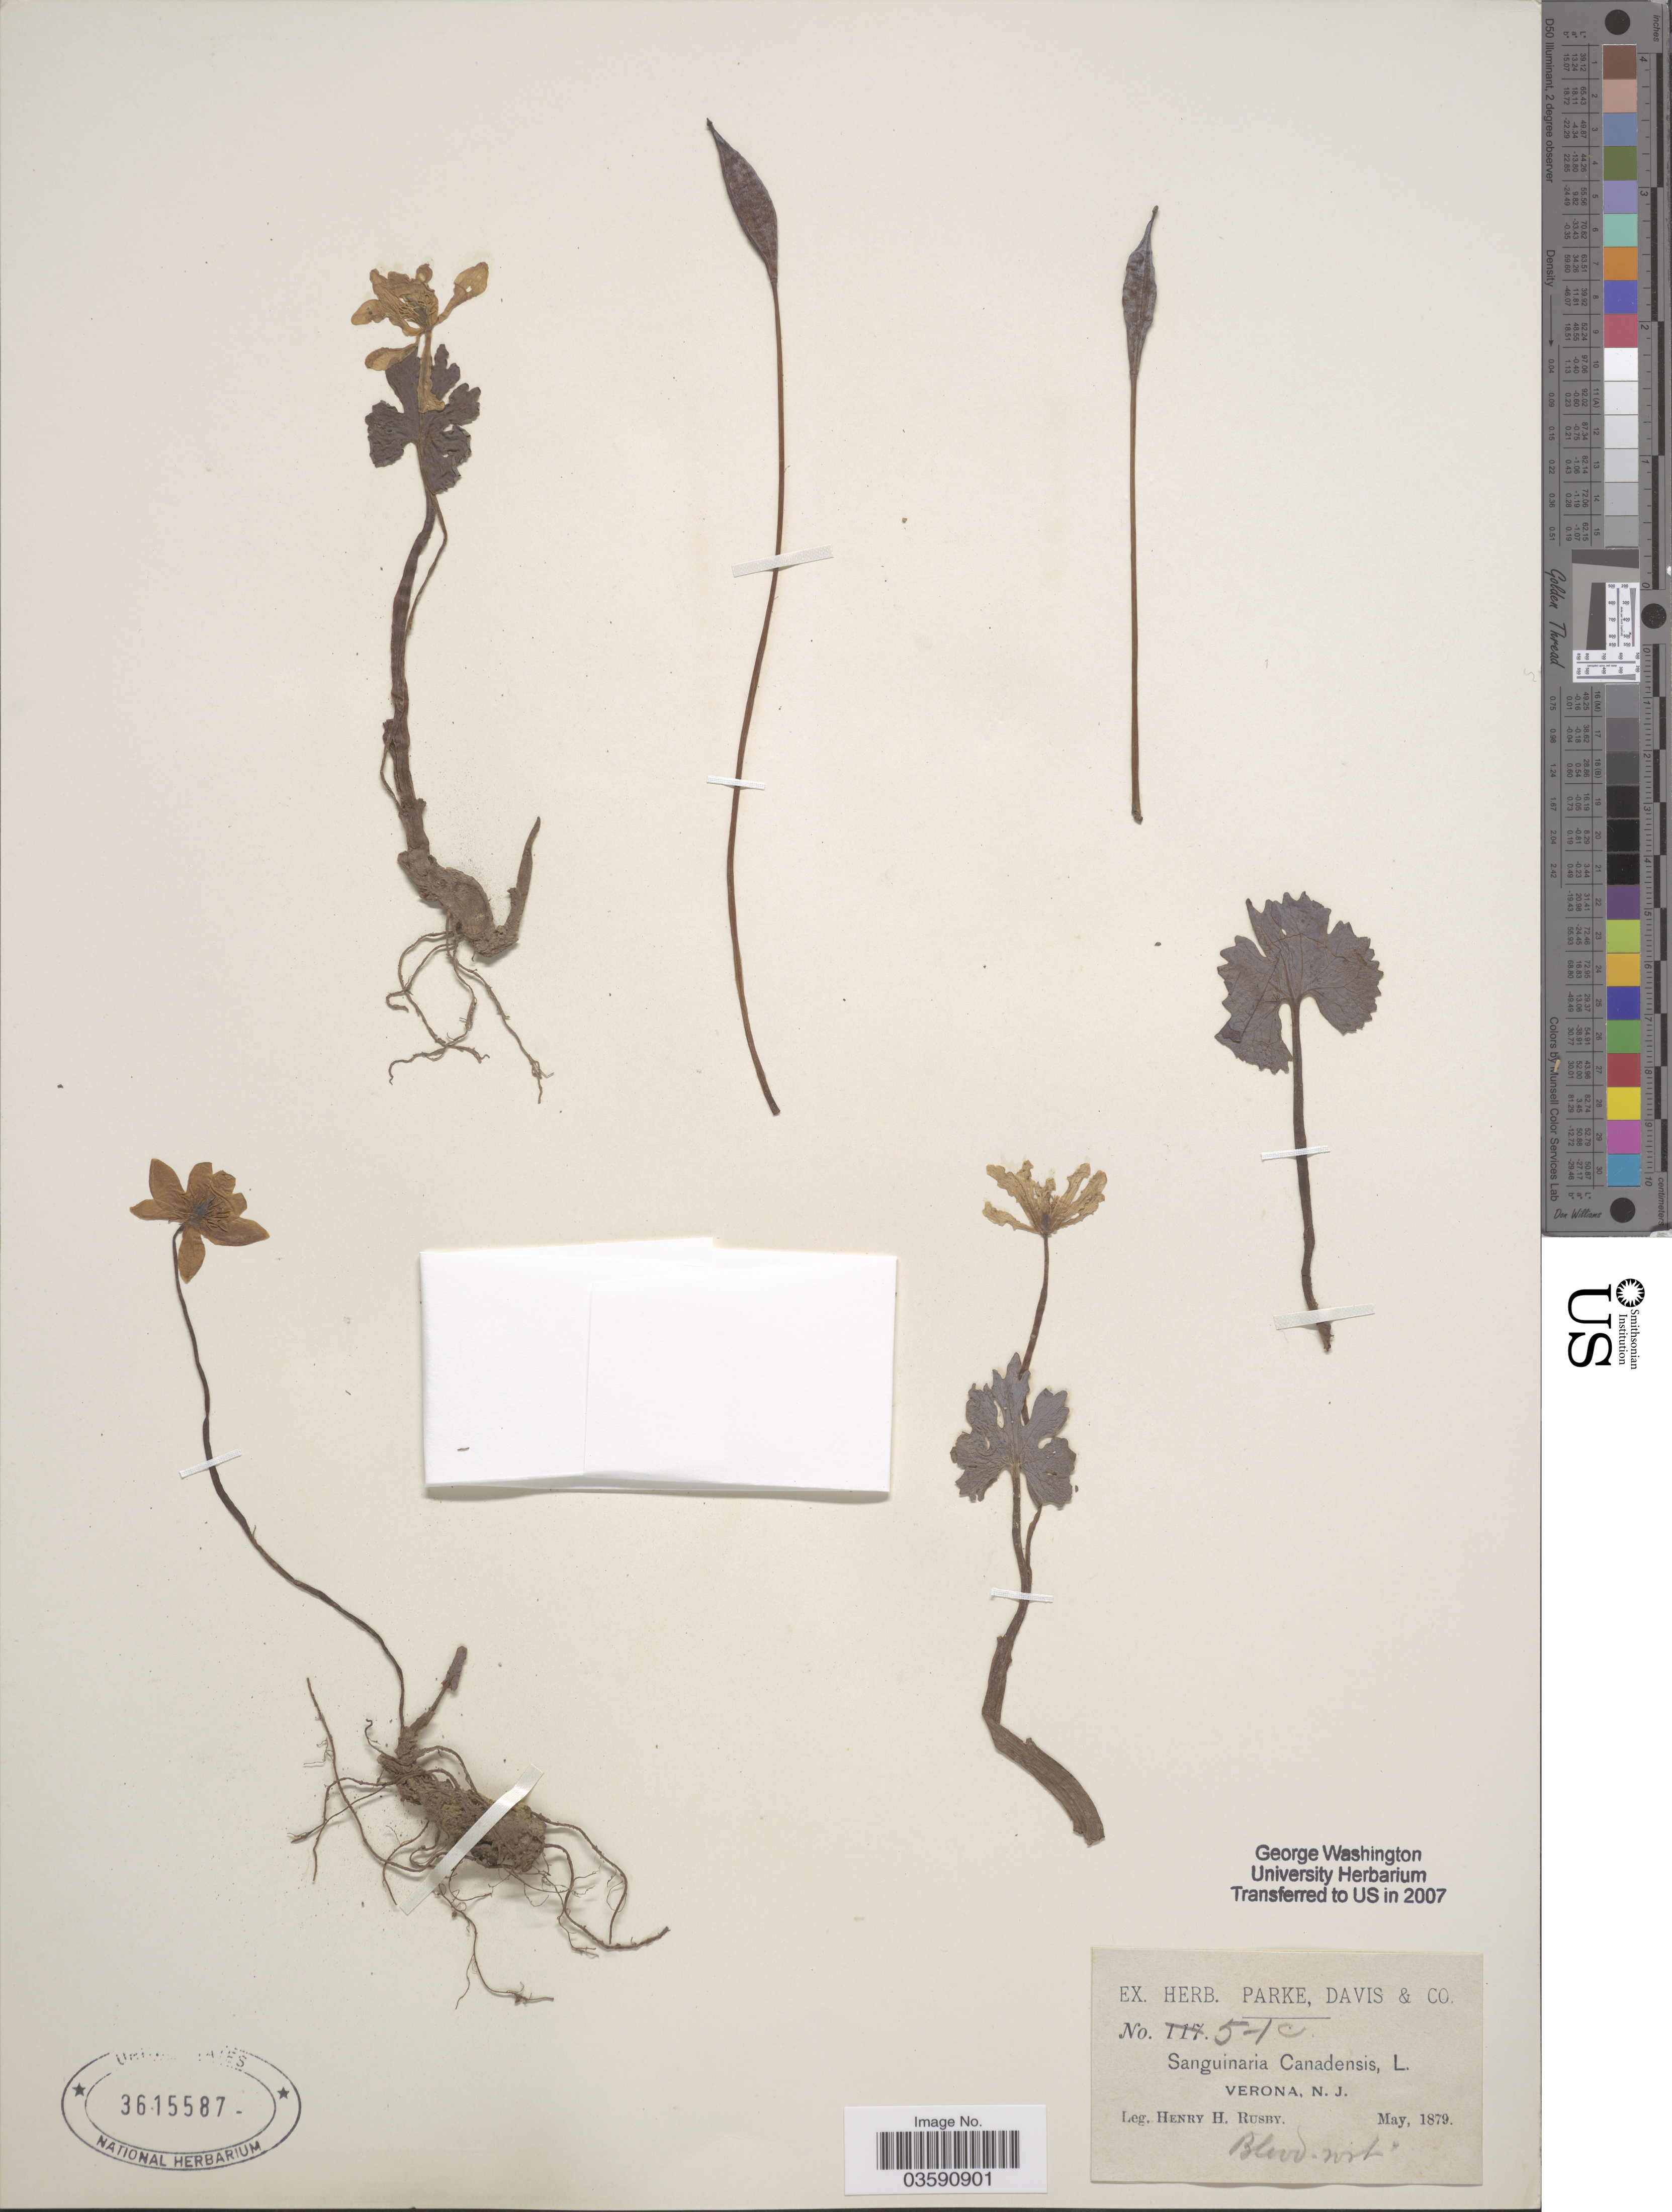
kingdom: Plantae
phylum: Tracheophyta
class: Magnoliopsida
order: Ranunculales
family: Papaveraceae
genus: Sanguinaria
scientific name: Sanguinaria canadensis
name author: L.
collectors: H. H. Rusby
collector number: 5-1c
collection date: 1879-05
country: United States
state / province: New Jersey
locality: Verona, N. J.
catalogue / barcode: US 3615587